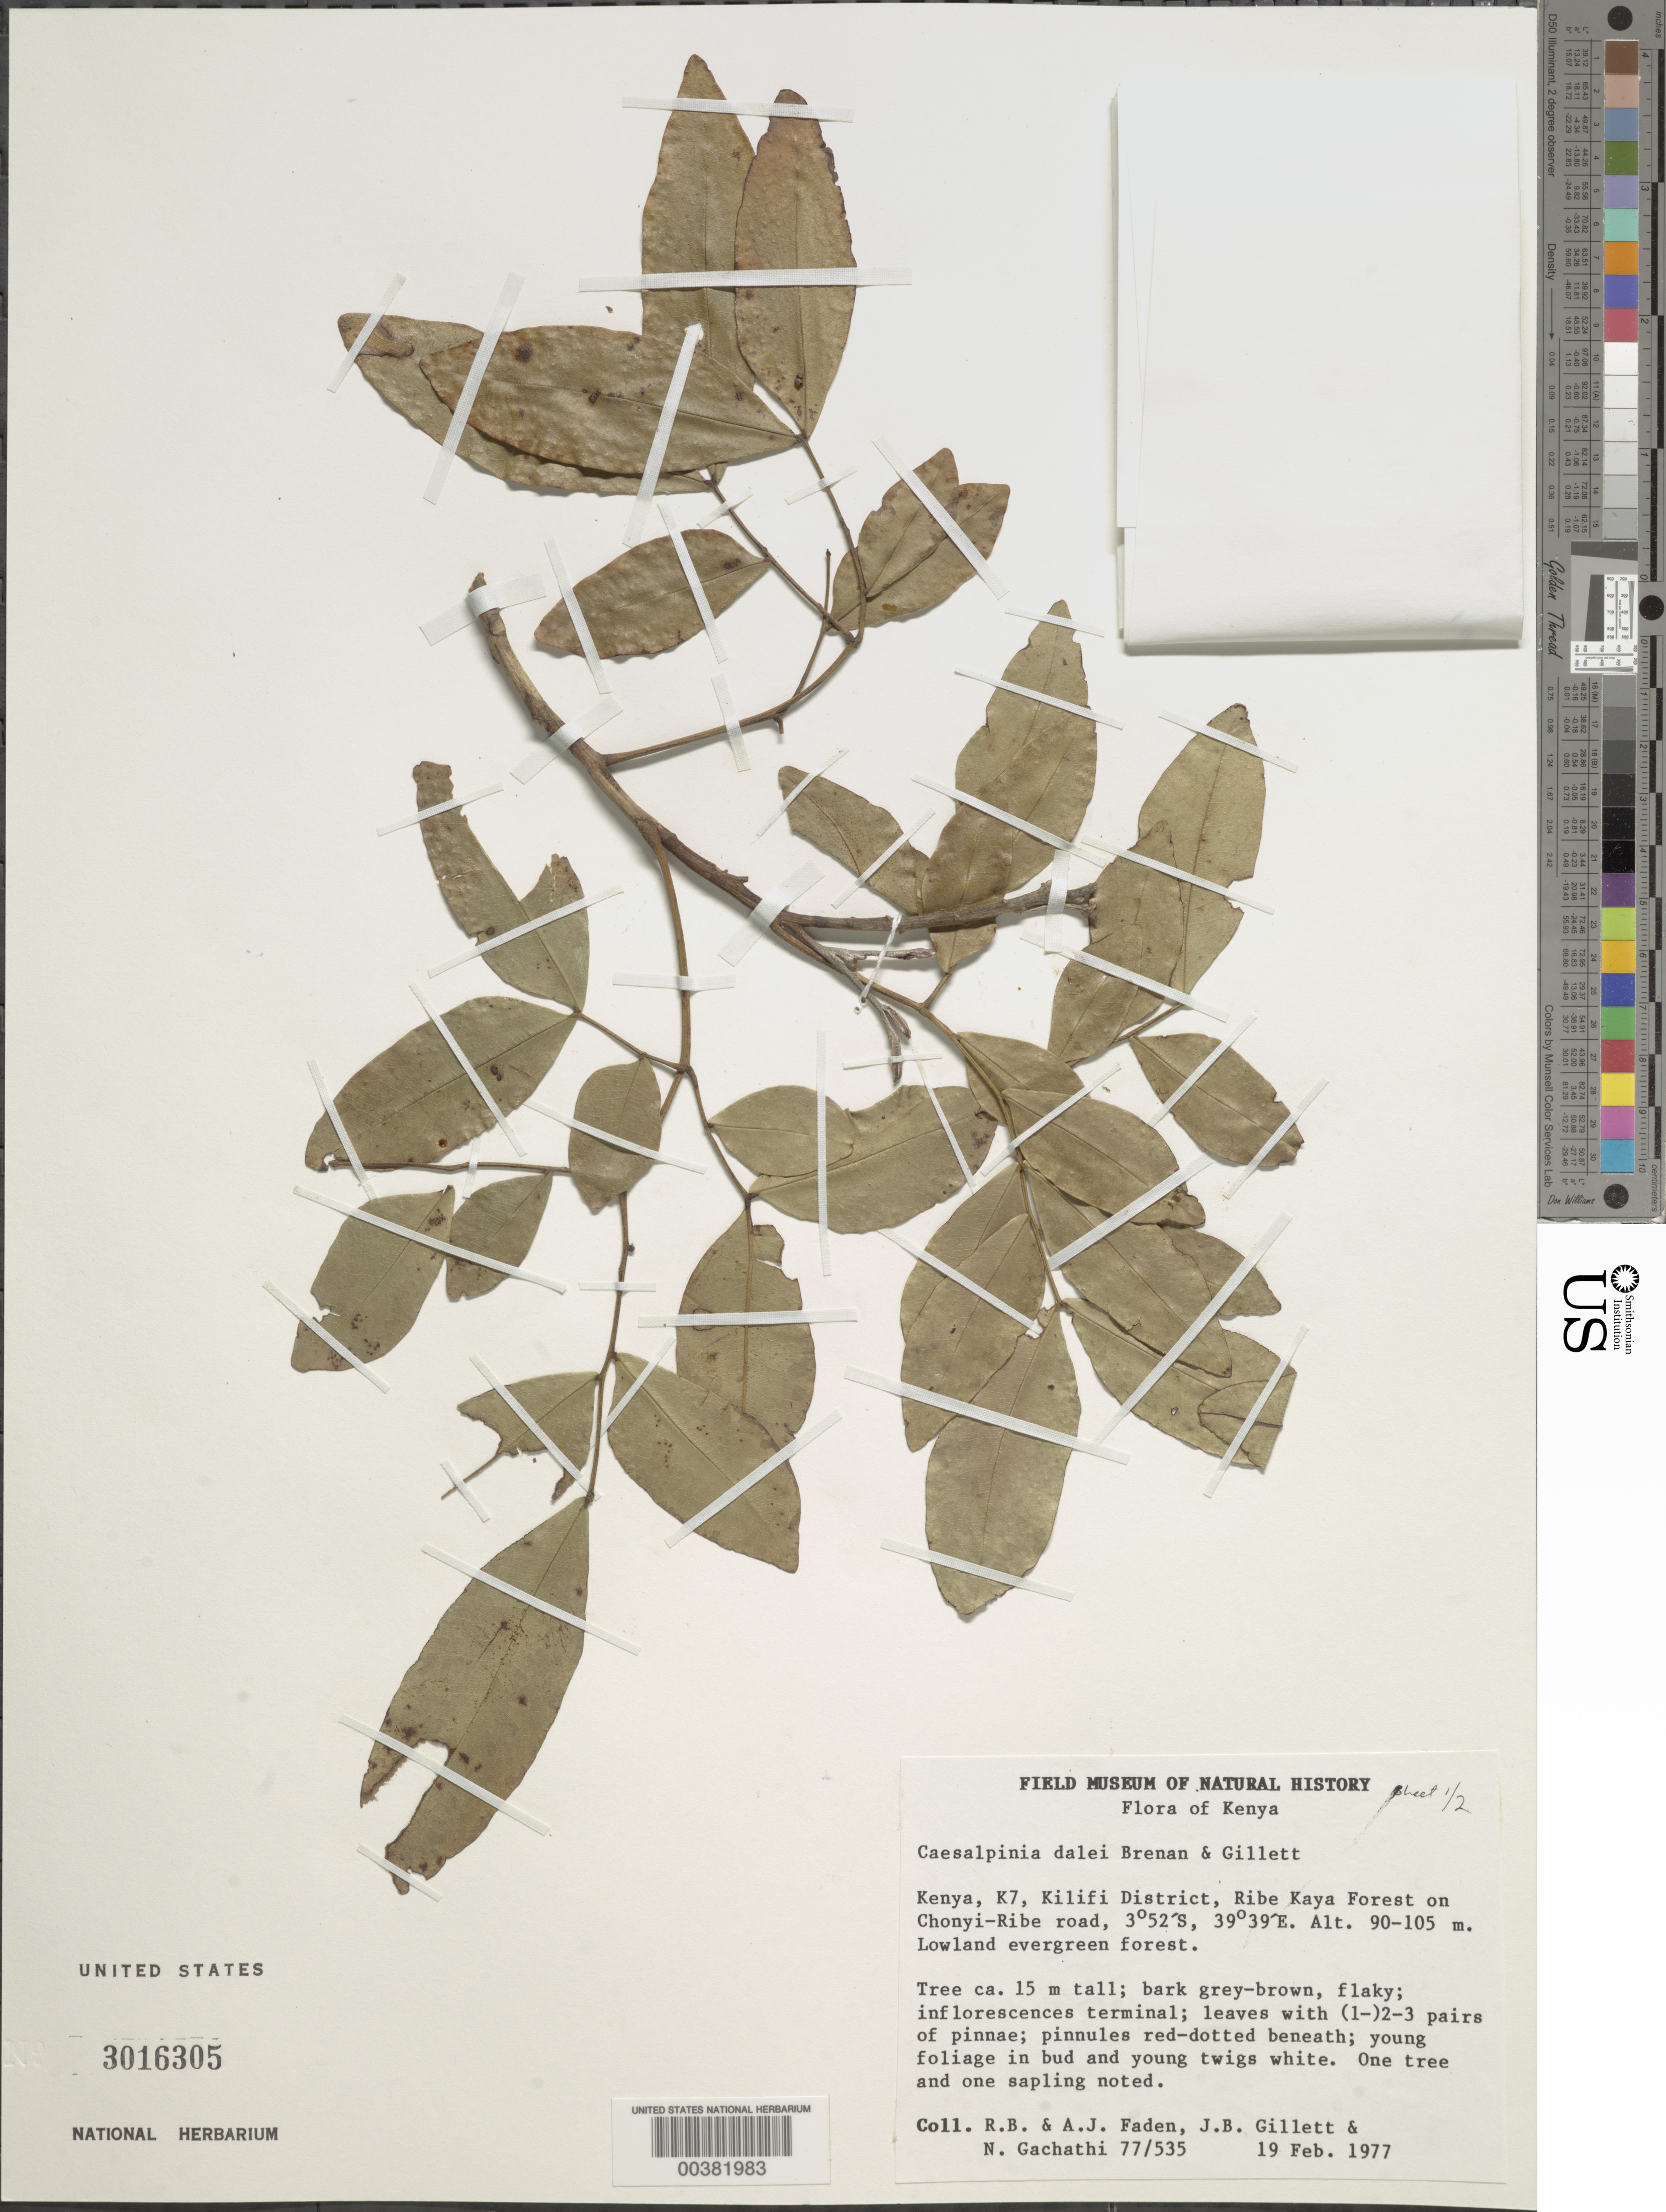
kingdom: Plantae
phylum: Tracheophyta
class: Magnoliopsida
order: Fabales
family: Fabaceae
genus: Stuhlmannia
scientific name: Stuhlmannia moavi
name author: Taub.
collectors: R. B. Faden, A. J. Faden, J. B. Gillett & N. Gachathi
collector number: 77/535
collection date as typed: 19 Feb 1977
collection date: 1977-02-19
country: Kenya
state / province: Kilifi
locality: Ribe kaya forest on chonyi-ribe road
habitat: Lowland evergreen forest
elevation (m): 90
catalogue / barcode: US 3016305